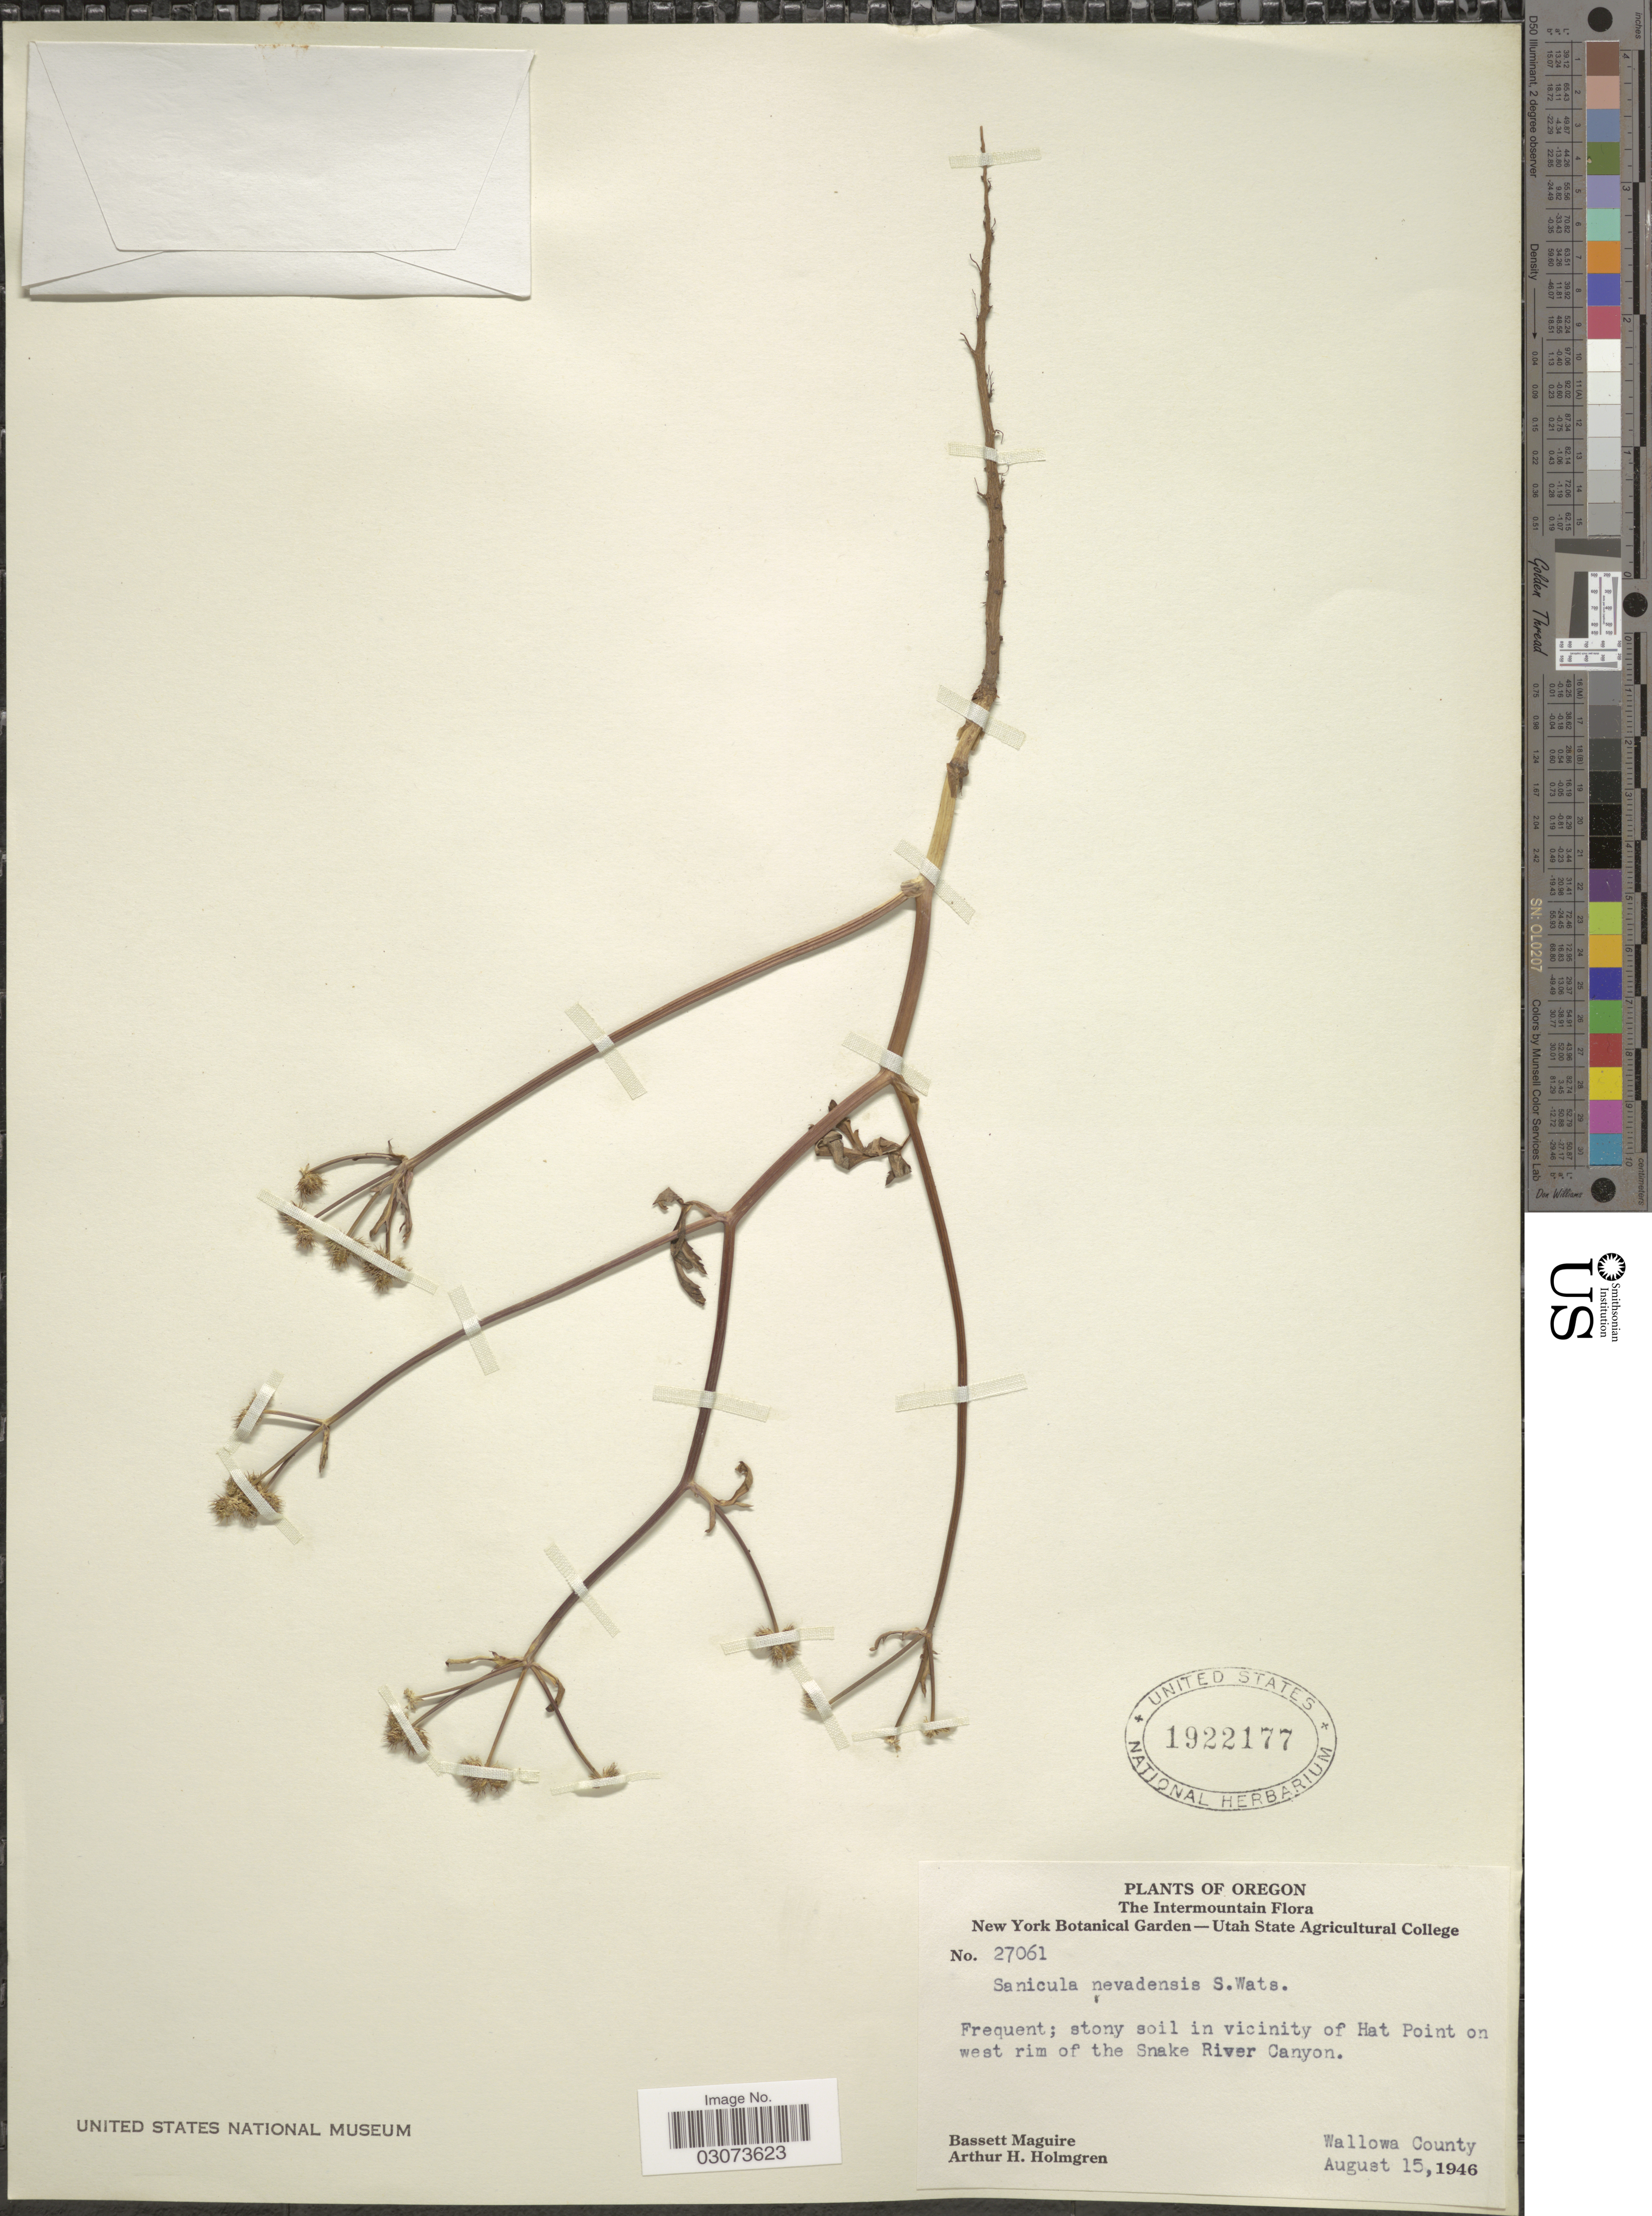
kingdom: Plantae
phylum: Tracheophyta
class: Magnoliopsida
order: Apiales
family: Apiaceae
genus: Sanicula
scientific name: Sanicula graveolens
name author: Poepp. ex DC.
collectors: B. Maguire & A. H. Holmgren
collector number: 27061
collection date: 1946-08-15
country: United States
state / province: Oregon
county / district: Wallowa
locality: Intermountain. Vicinity of Hat Point on west rim of the Snake River Canyon. Wallowa County.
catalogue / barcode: US 1922177